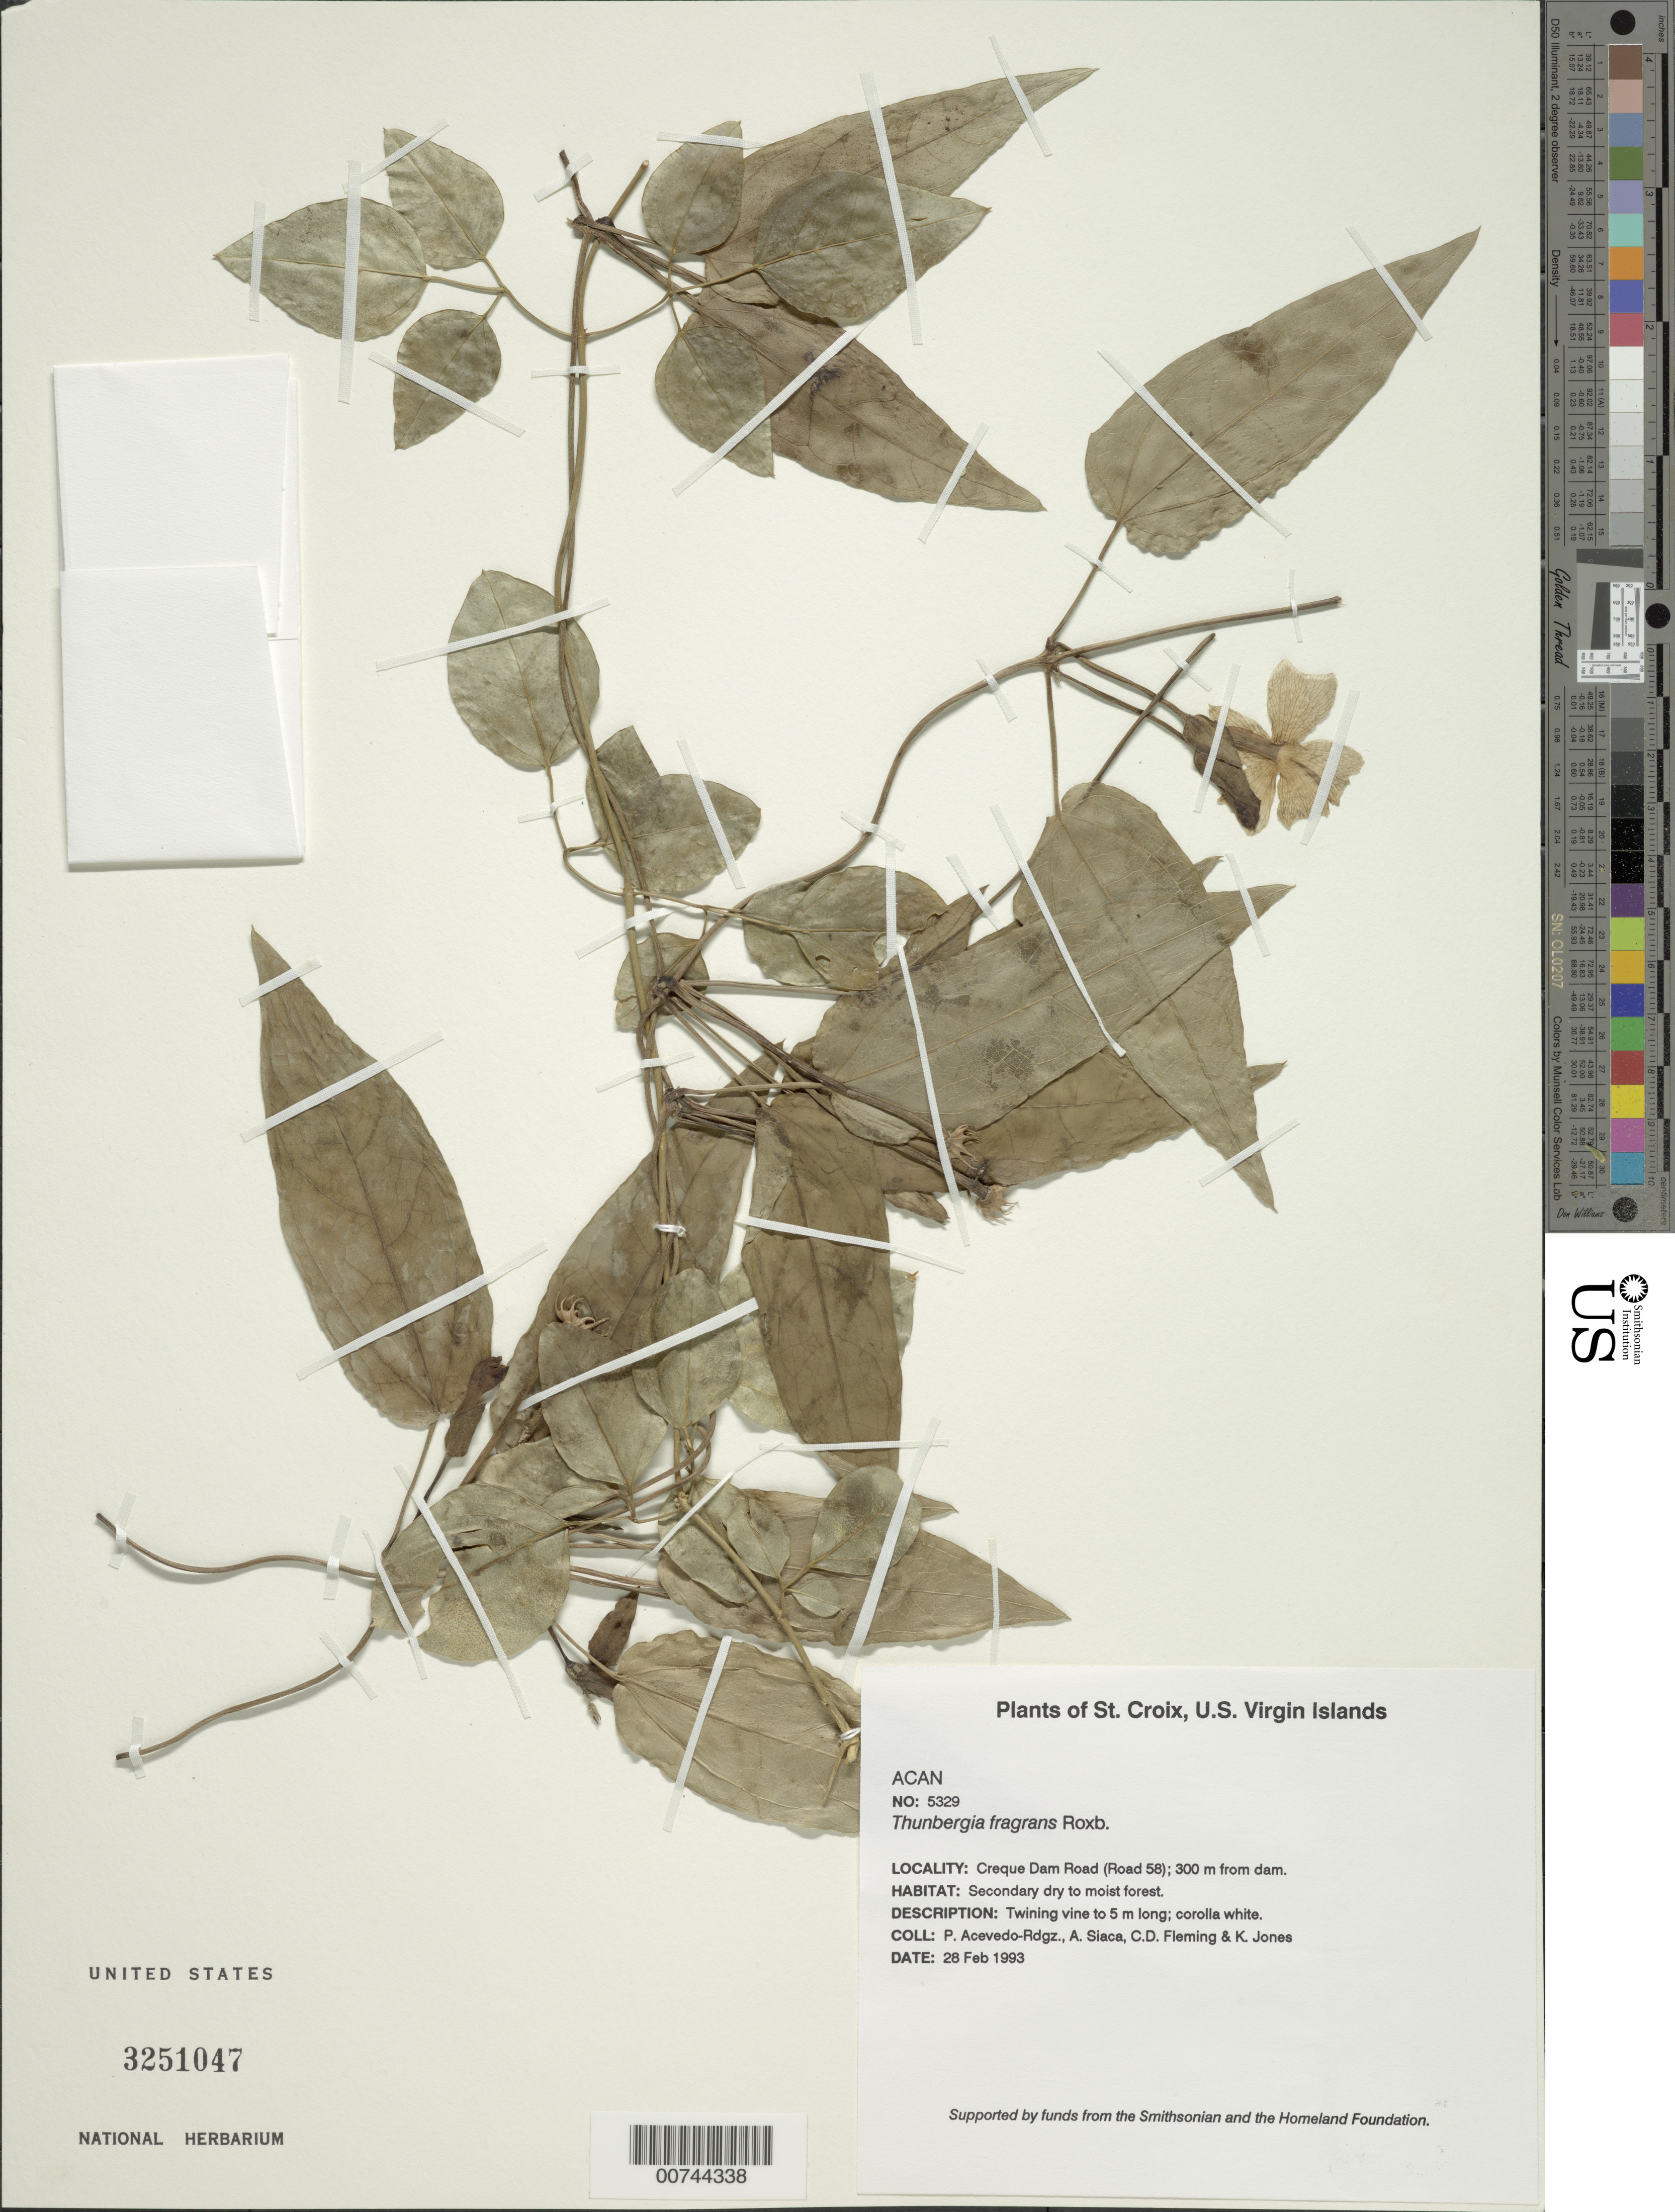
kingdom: Plantae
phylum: Tracheophyta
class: Magnoliopsida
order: Lamiales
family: Acanthaceae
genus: Thunbergia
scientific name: Thunbergia fragrans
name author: Roxb.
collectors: P. Acevedo-Rodr., A. Siaca, C. Fleming & K. Jones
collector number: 5329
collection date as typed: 28 Feb 1993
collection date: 1993-02-28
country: U.S. Virgin Islands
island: St. Croix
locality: Creque Dam Road (Road 58); 300 m from dam.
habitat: Secondary dry to moist forest.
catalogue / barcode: US 3251047